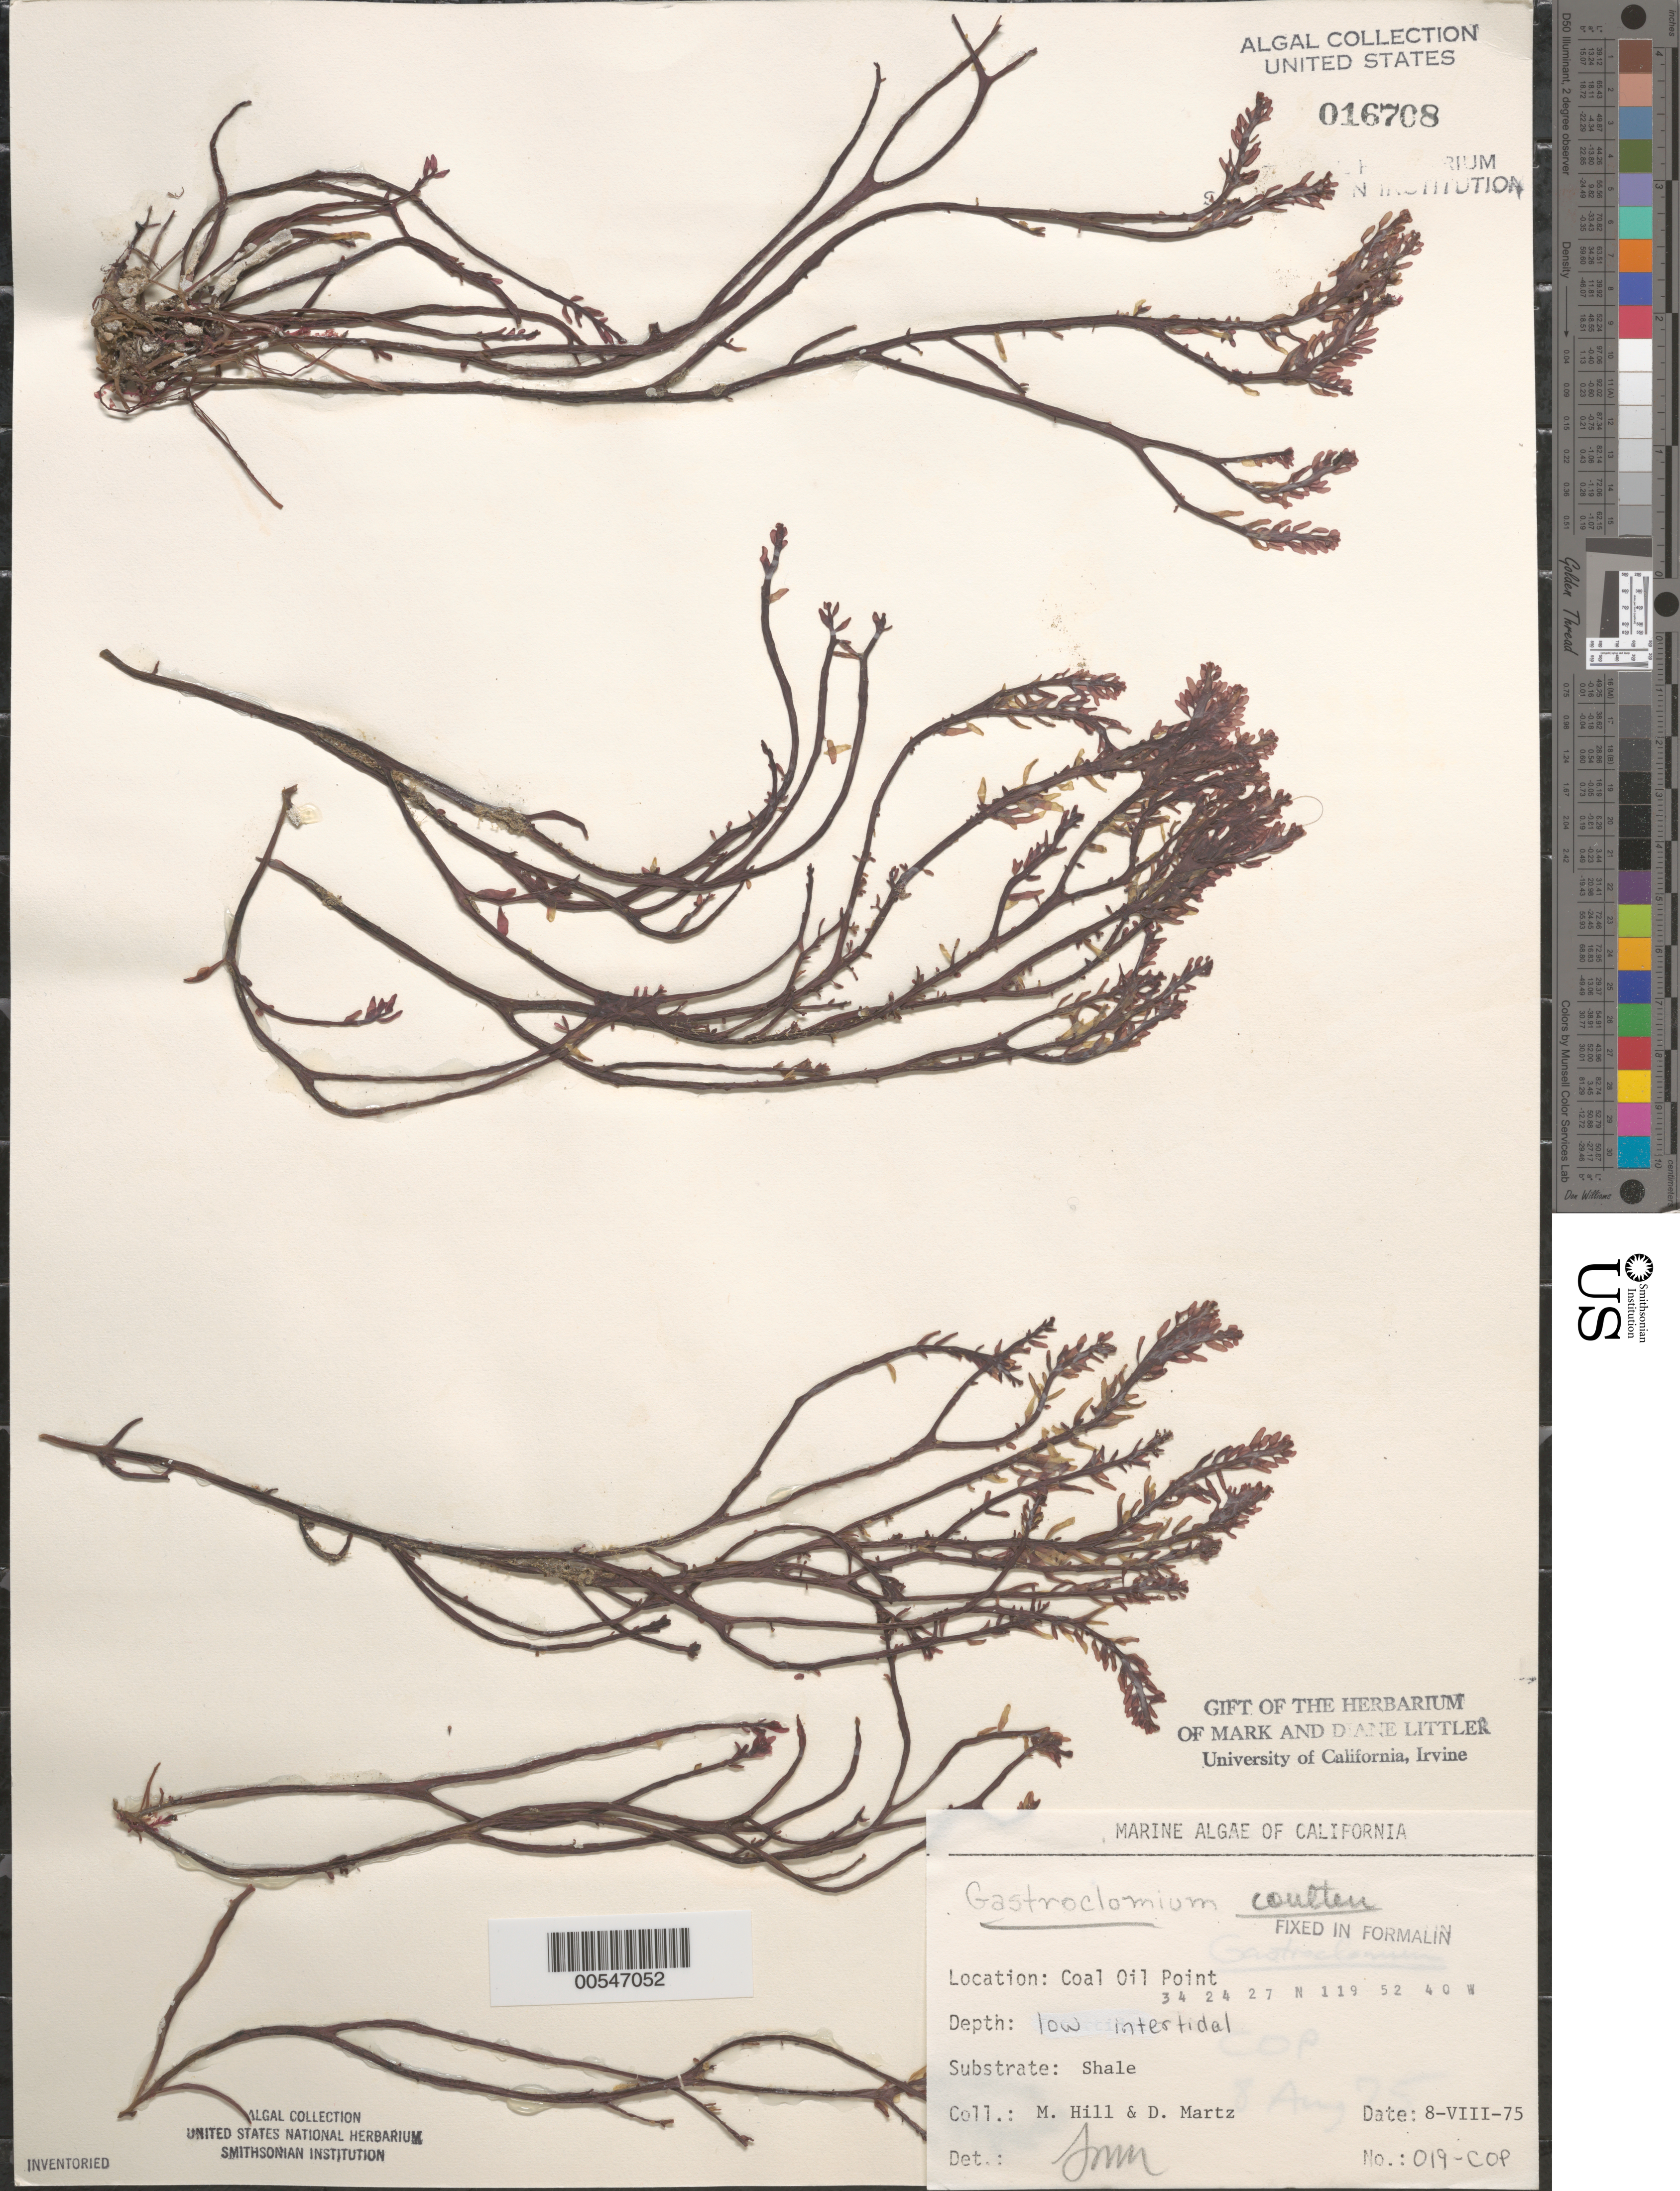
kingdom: Plantae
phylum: Rhodophyta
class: Florideophyceae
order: Rhodymeniales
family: Champiaceae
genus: Neogastroclonium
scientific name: Neogastroclonium subarticulatum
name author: (Turner) L. Le Gall et al.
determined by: Algae name updating Project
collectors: M. Hill & D. Martz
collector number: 019-cop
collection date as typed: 08 Aug 1975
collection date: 1975-08-08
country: United States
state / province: California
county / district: Santa Barbara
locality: Coal Oil Point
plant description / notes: BLM-SOCALBIGHT Rocky Intertidal Survey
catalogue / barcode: US 16708